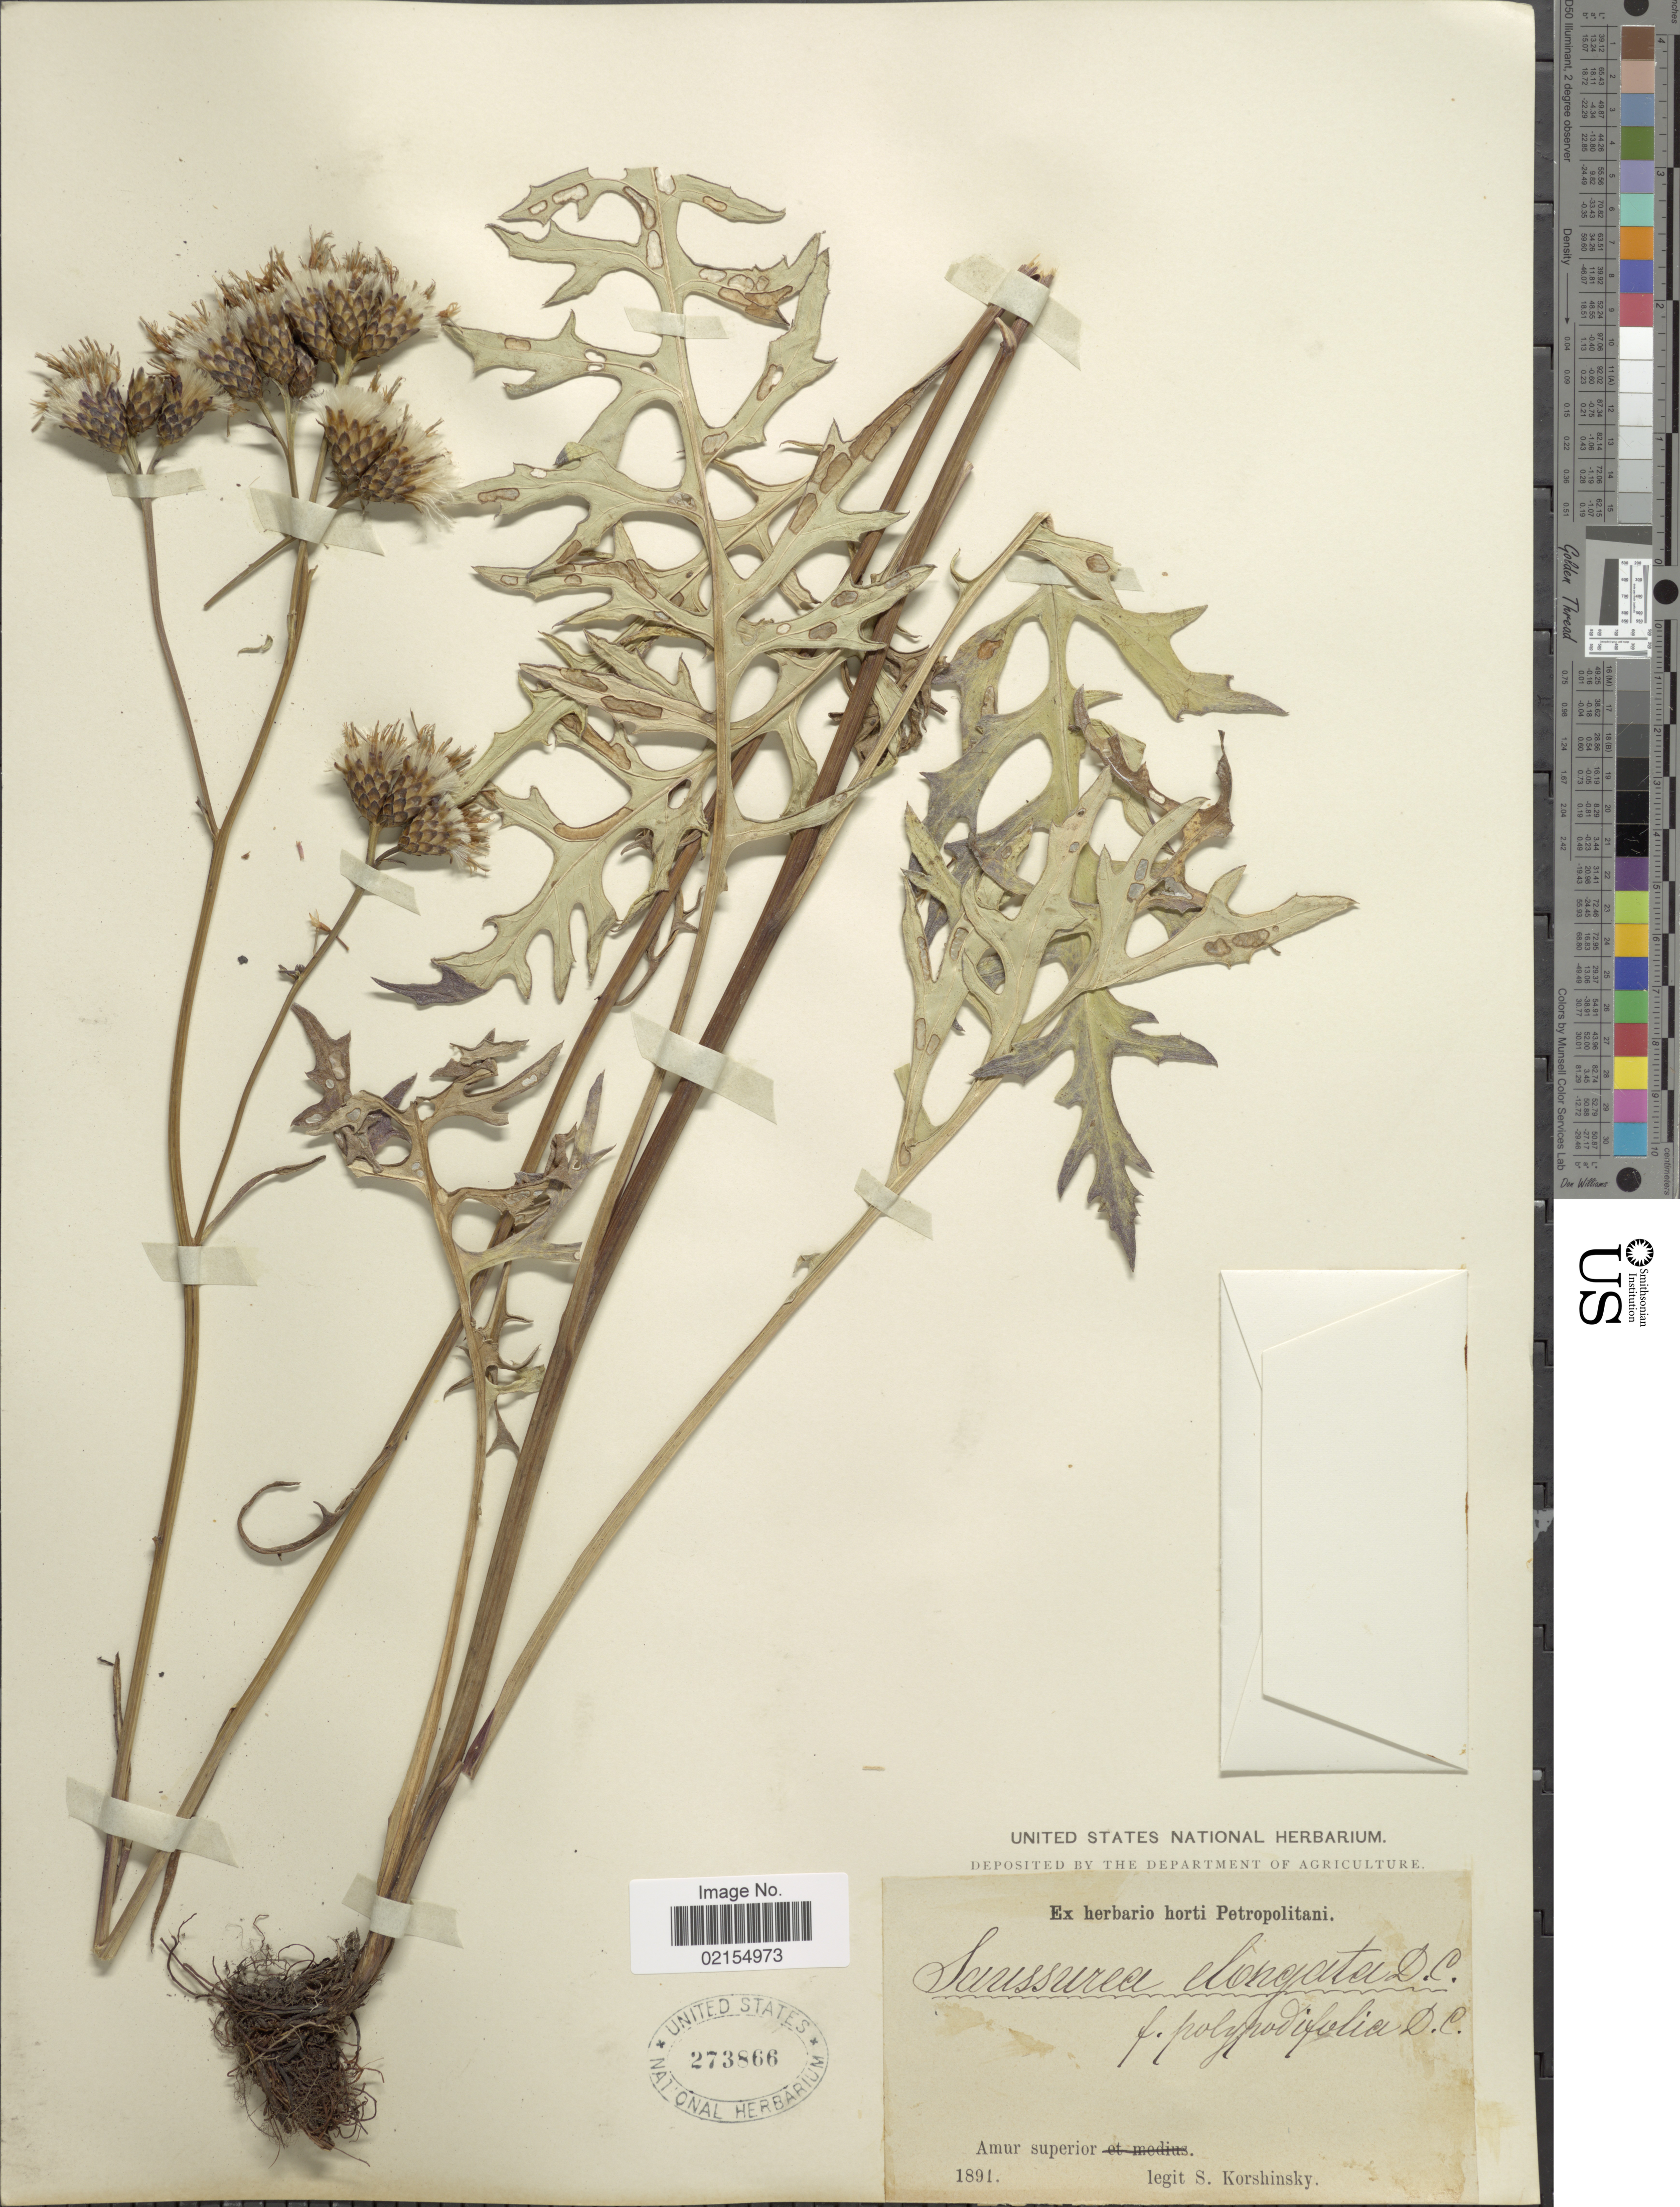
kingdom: Plantae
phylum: Tracheophyta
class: Magnoliopsida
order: Asterales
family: Asteraceae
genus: Saussurea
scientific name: Saussurea elongata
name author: DC.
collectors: S. I. Korshinsky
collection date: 1891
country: Russian Federation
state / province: Amur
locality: Amur superiore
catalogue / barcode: US 273866